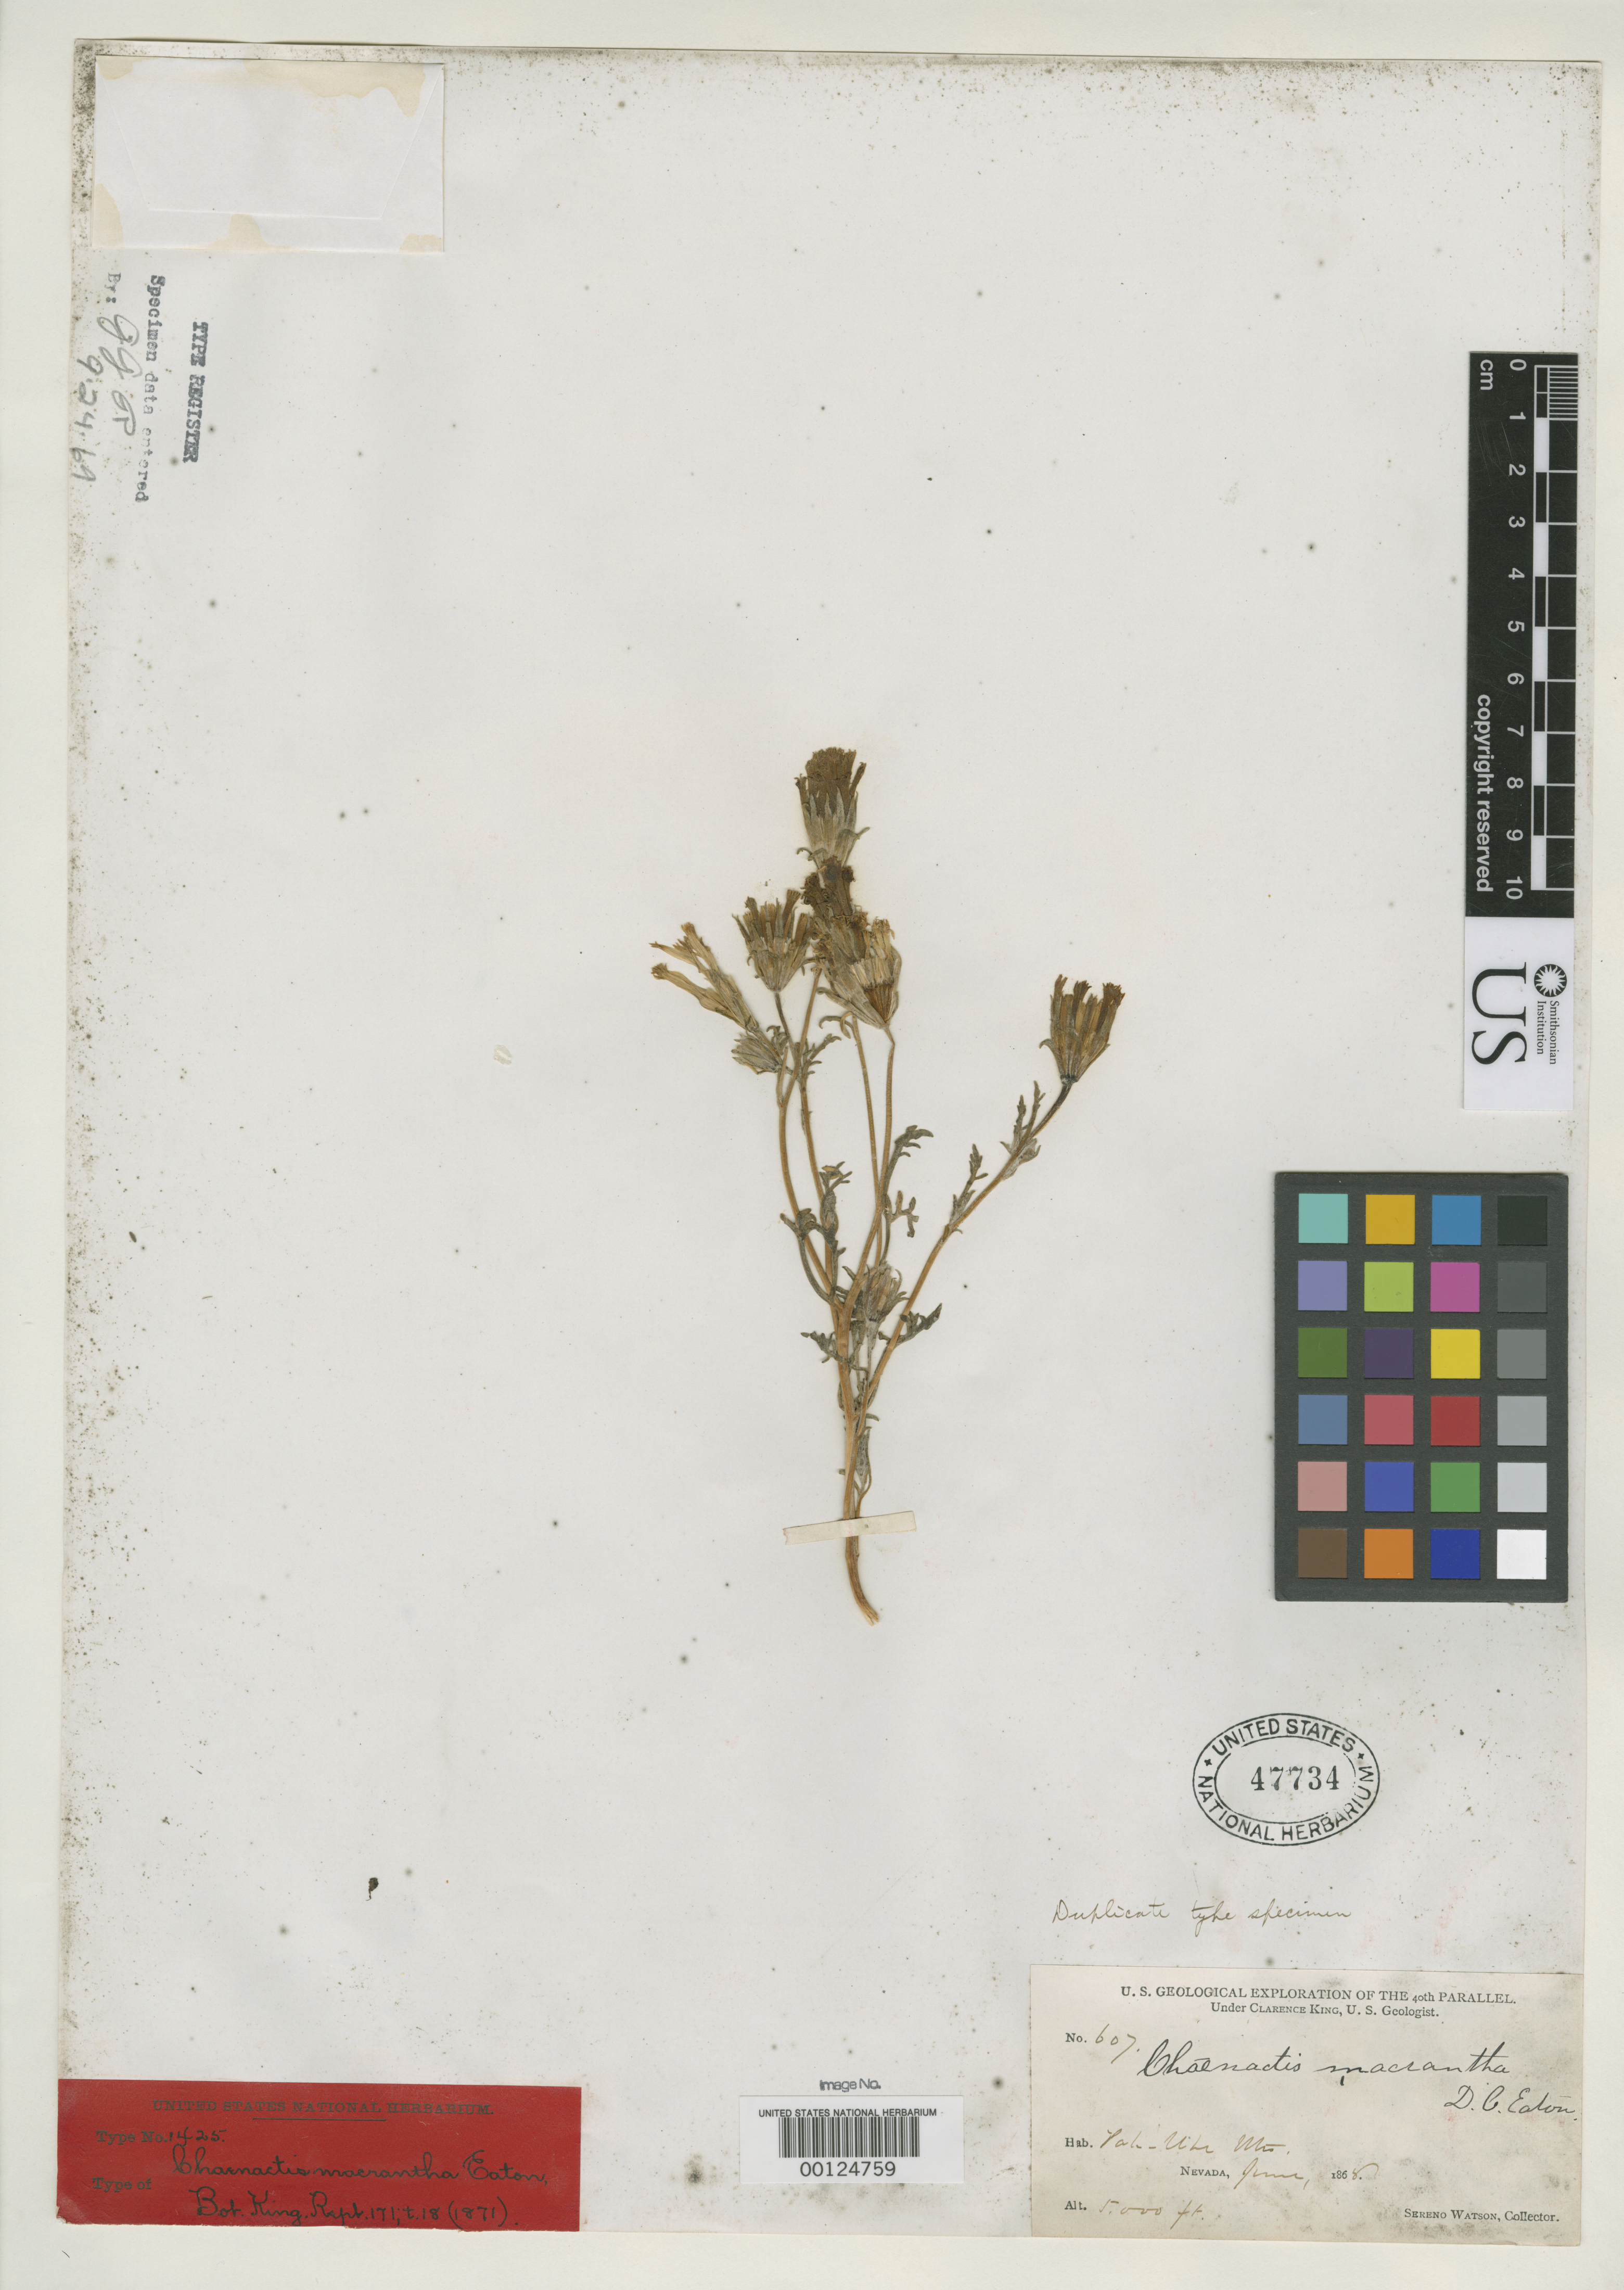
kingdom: Plantae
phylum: Tracheophyta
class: Magnoliopsida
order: Asterales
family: Asteraceae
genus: Chaenactis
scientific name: Chaenactis macrantha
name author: D.C. Eaton in C. King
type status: Syntype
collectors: S. Watson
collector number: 607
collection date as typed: Jun 1868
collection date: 1868-06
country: United States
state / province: Nevada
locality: Pah Ute Mts.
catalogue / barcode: US 47734